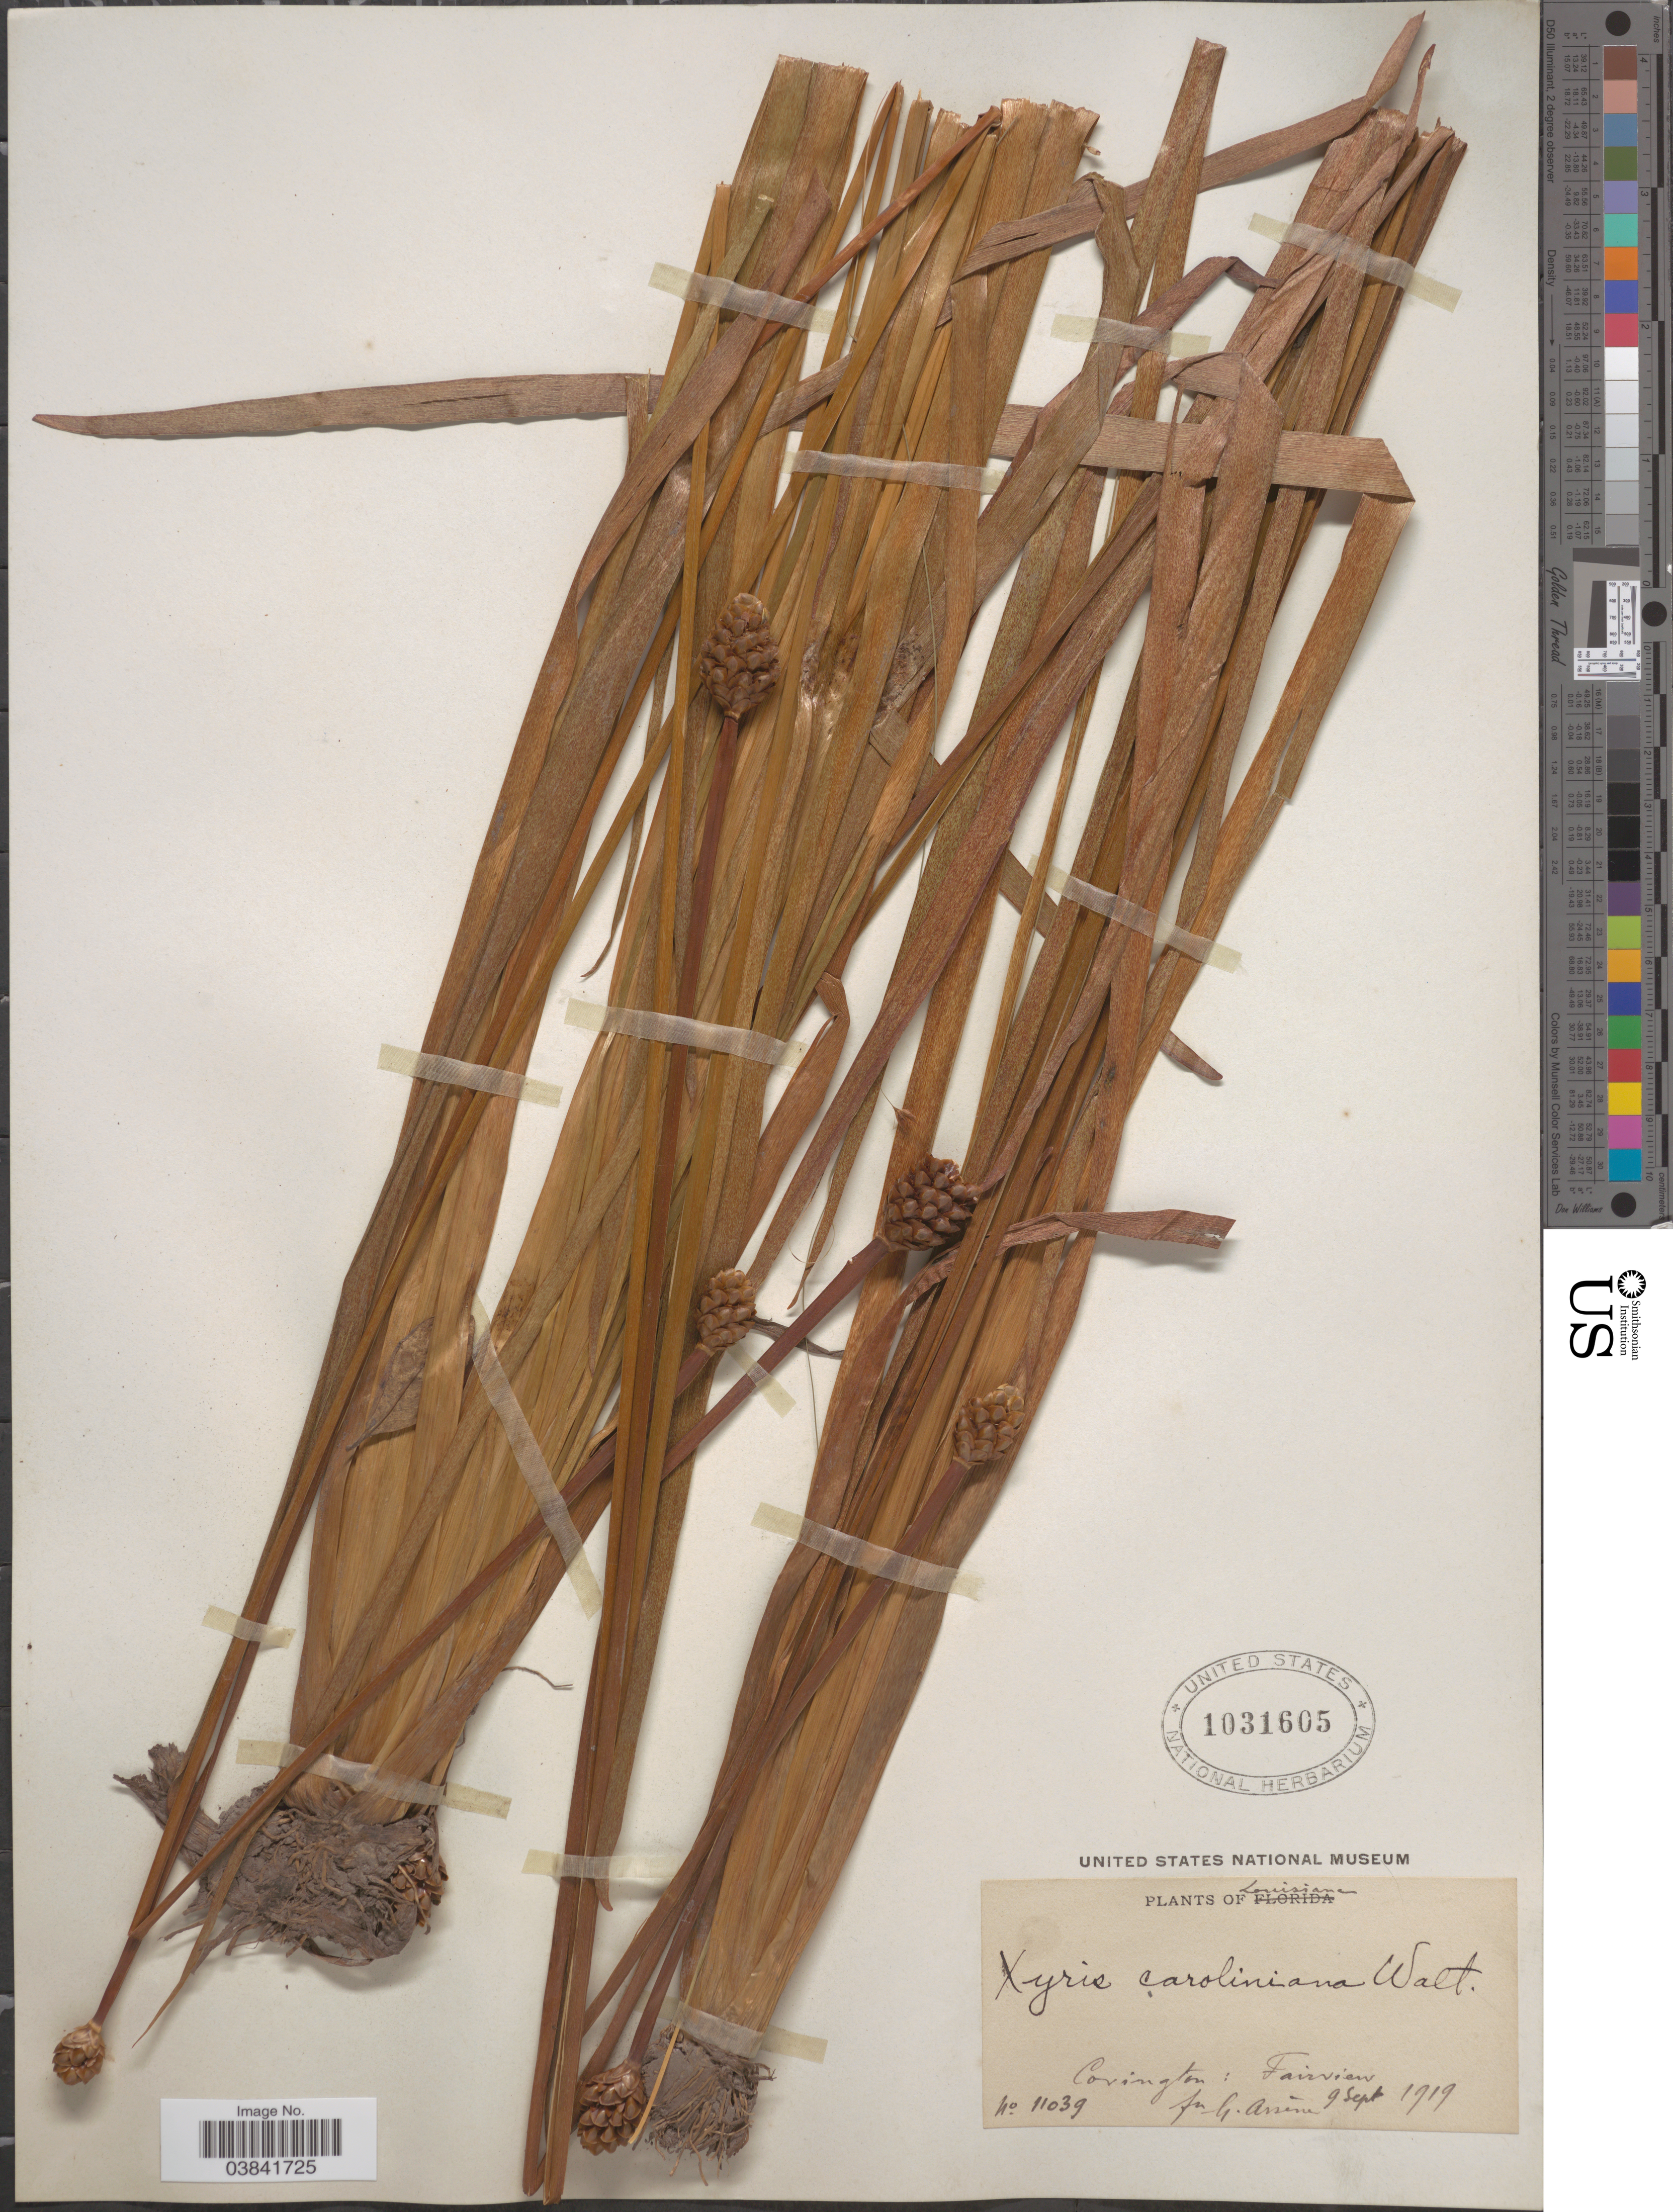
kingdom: Plantae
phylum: Tracheophyta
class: Liliopsida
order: Poales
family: Xyridaceae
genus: Xyris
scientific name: Xyris iridifolia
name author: Chapm.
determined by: Strong, Mark T., (BOT), Smithsonian Institution - National Museum of Natural History (UNITED STATES)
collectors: Bro. G. Arsène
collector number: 11039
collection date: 1919-09-09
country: United States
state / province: Louisiana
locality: Covington: Fairview.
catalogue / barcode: US 1031605